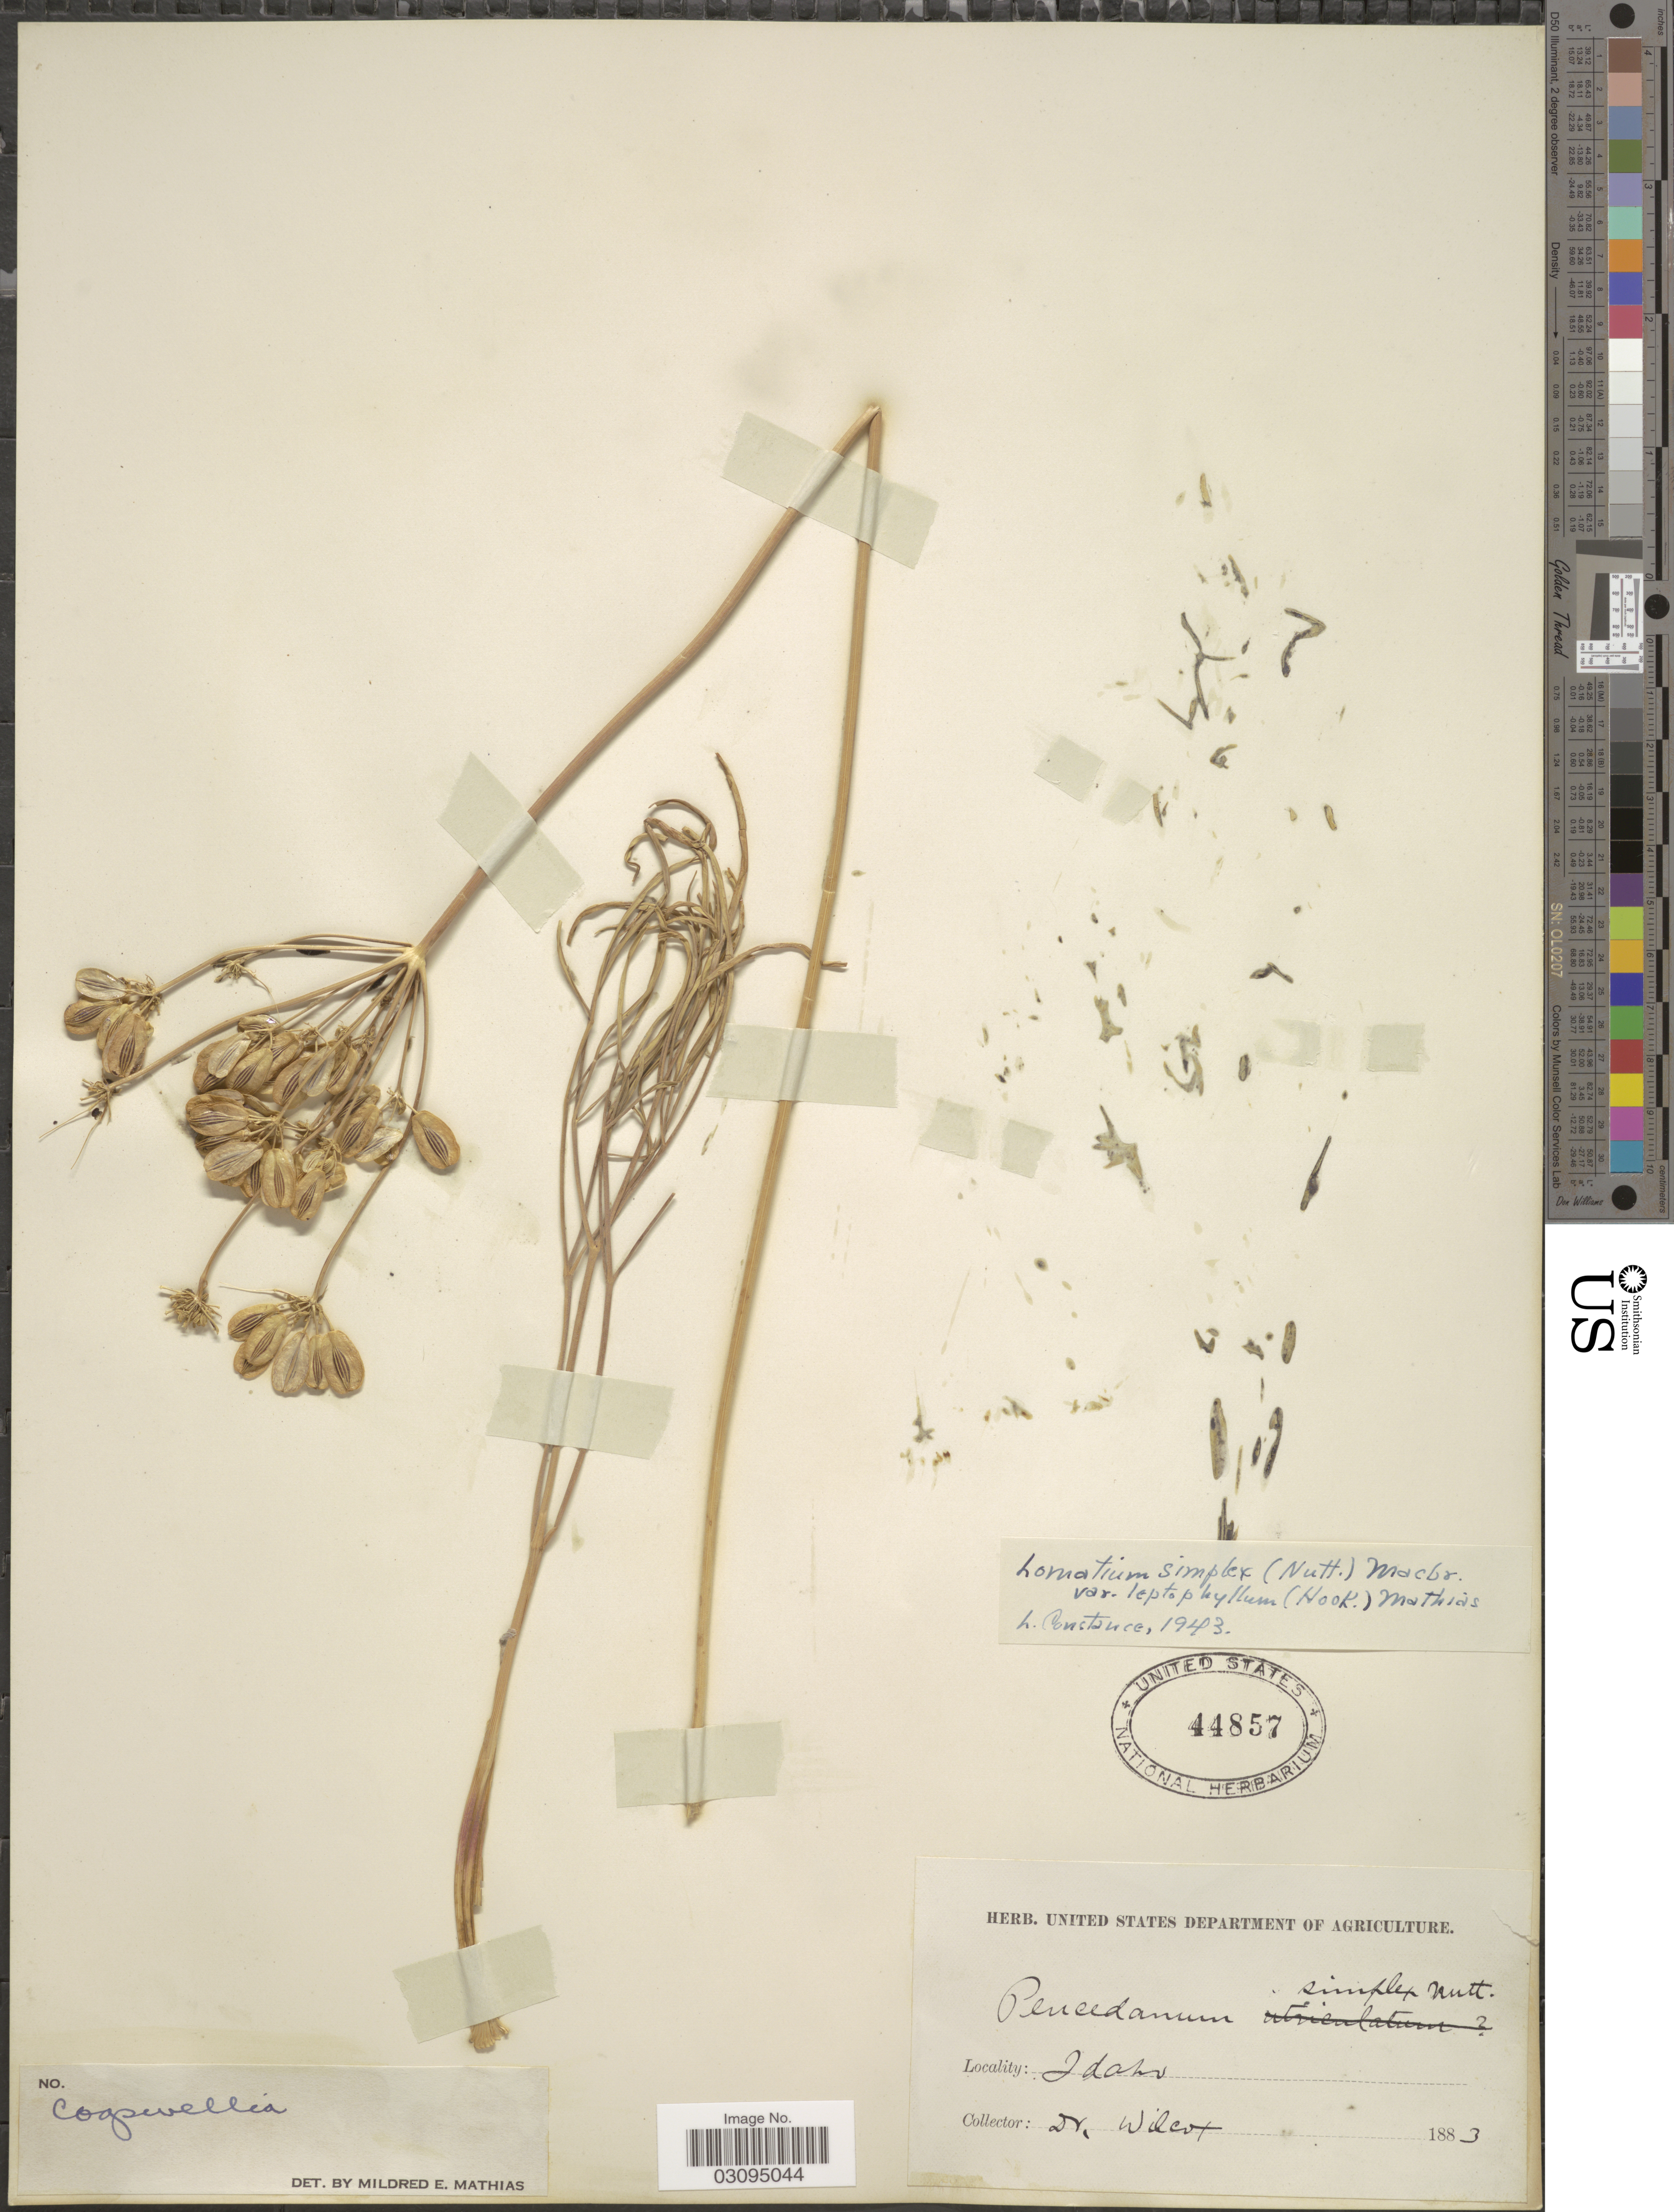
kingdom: Plantae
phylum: Tracheophyta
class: Magnoliopsida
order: Apiales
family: Apiaceae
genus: Lomatium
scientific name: Lomatium simplex var. leptophyllum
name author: (Hook.) Mathias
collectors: -. Wilcox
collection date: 1883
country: United States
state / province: Idaho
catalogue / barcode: US 44857